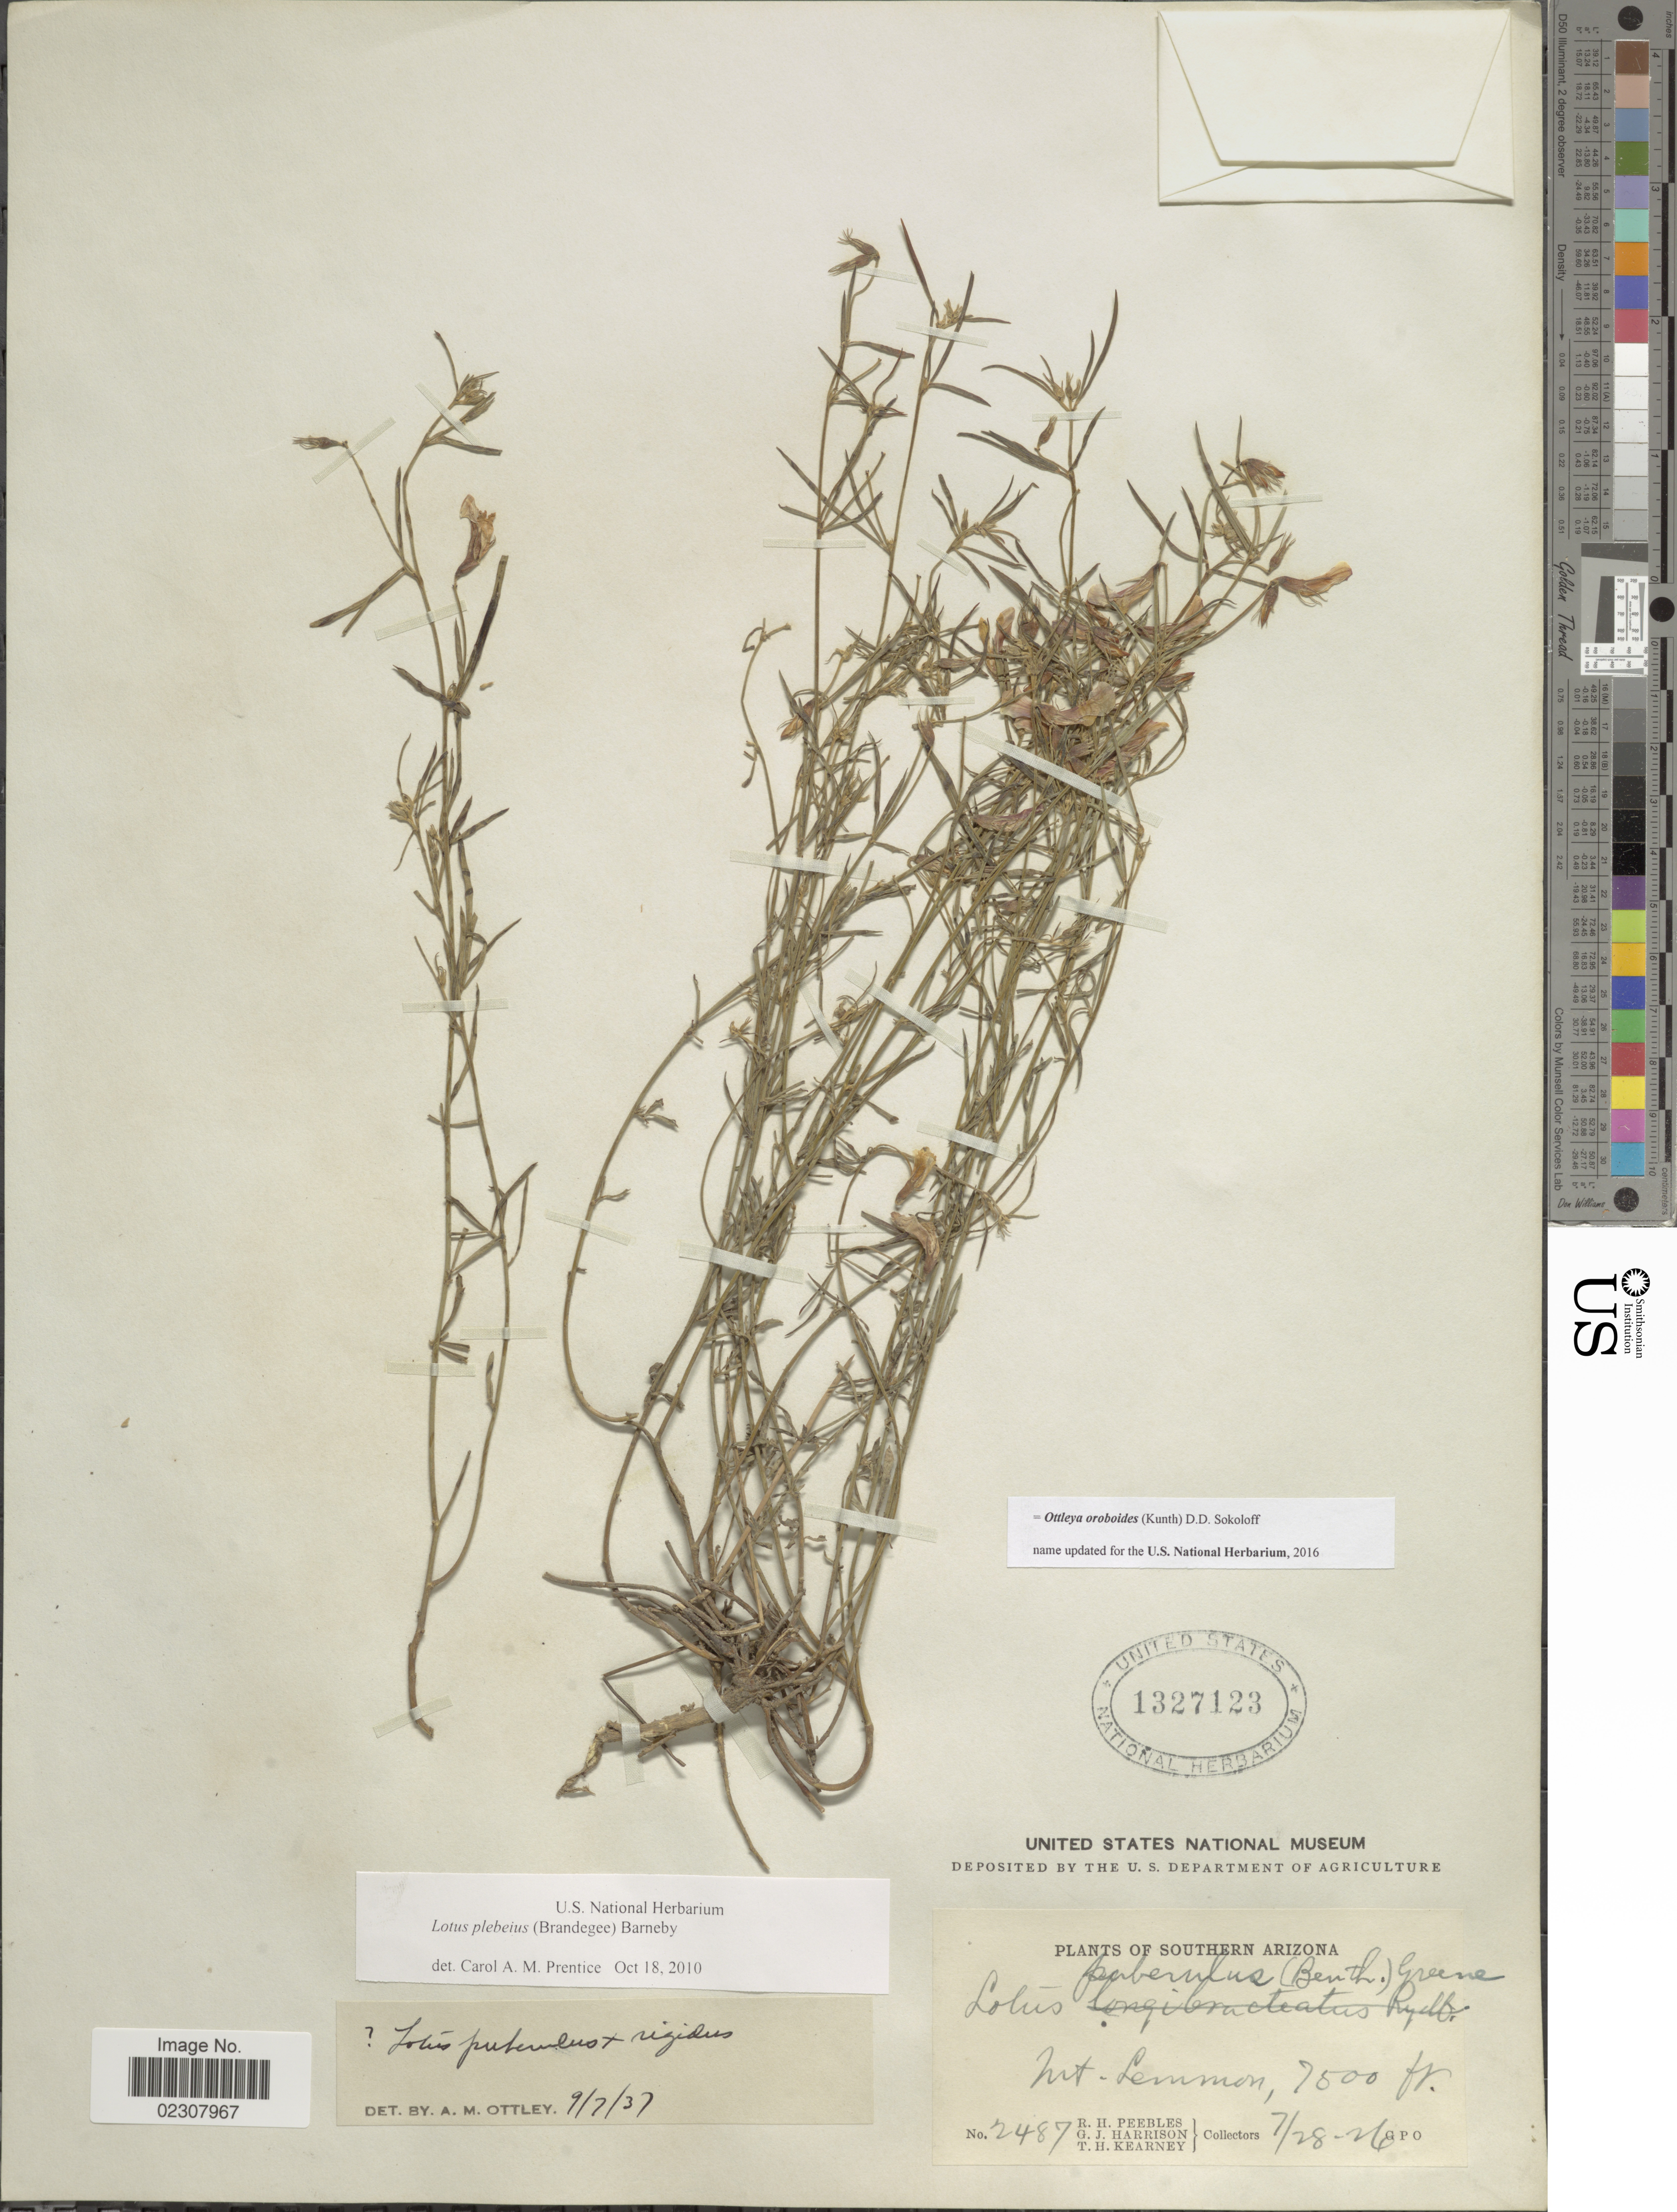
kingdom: Plantae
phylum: Tracheophyta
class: Magnoliopsida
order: Fabales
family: Fabaceae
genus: Ottleya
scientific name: Ottleya oroboides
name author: (Kunth) D.D. Sokoloff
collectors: R. H. Peebles, G. J. Harrison & T. H. Kearney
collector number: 2487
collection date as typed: Transcribed d/m/y: 28/7/26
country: United States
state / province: Arizona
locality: Southern Arizona, Mt Lemmon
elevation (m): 2286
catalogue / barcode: US 1327123